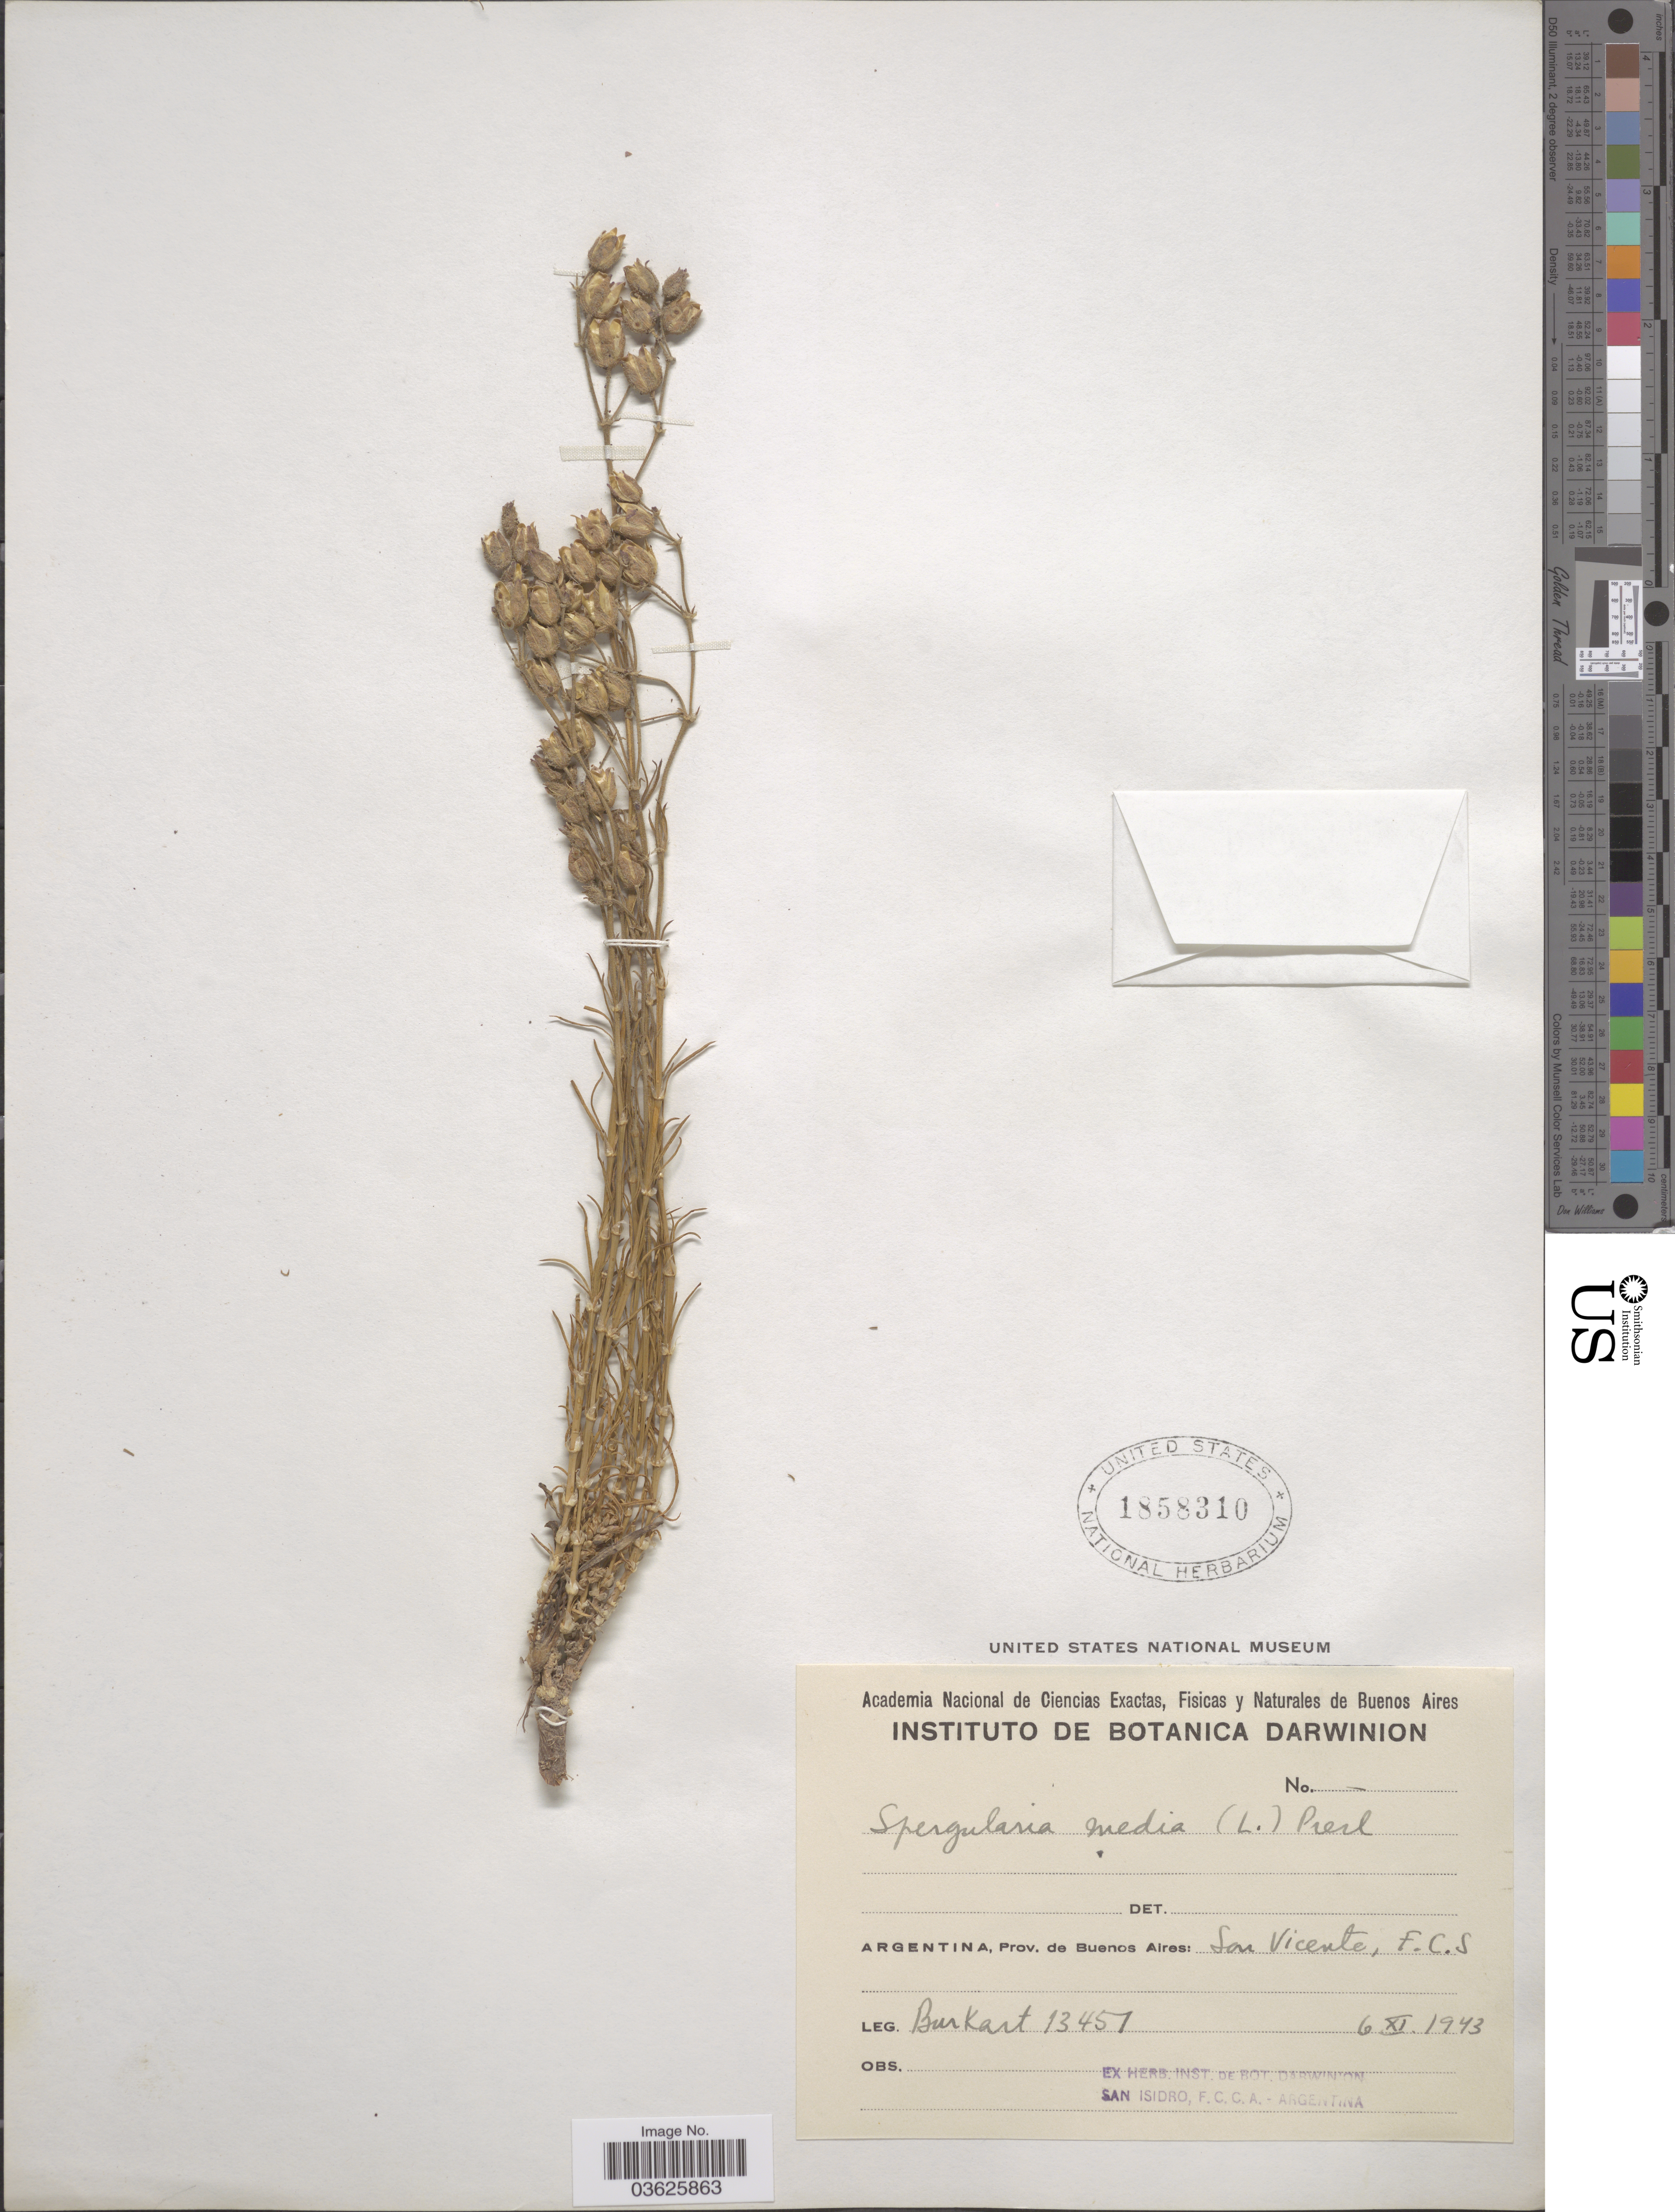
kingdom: Plantae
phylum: Tracheophyta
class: Magnoliopsida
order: Caryophyllales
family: Caryophyllaceae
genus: Spergularia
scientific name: Spergularia media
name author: (L.) C. Presl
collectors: -- Burkart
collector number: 13451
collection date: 1943-11-06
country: Argentina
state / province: Buenos Aires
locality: San Vicente, F.C.S.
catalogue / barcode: US 1858310